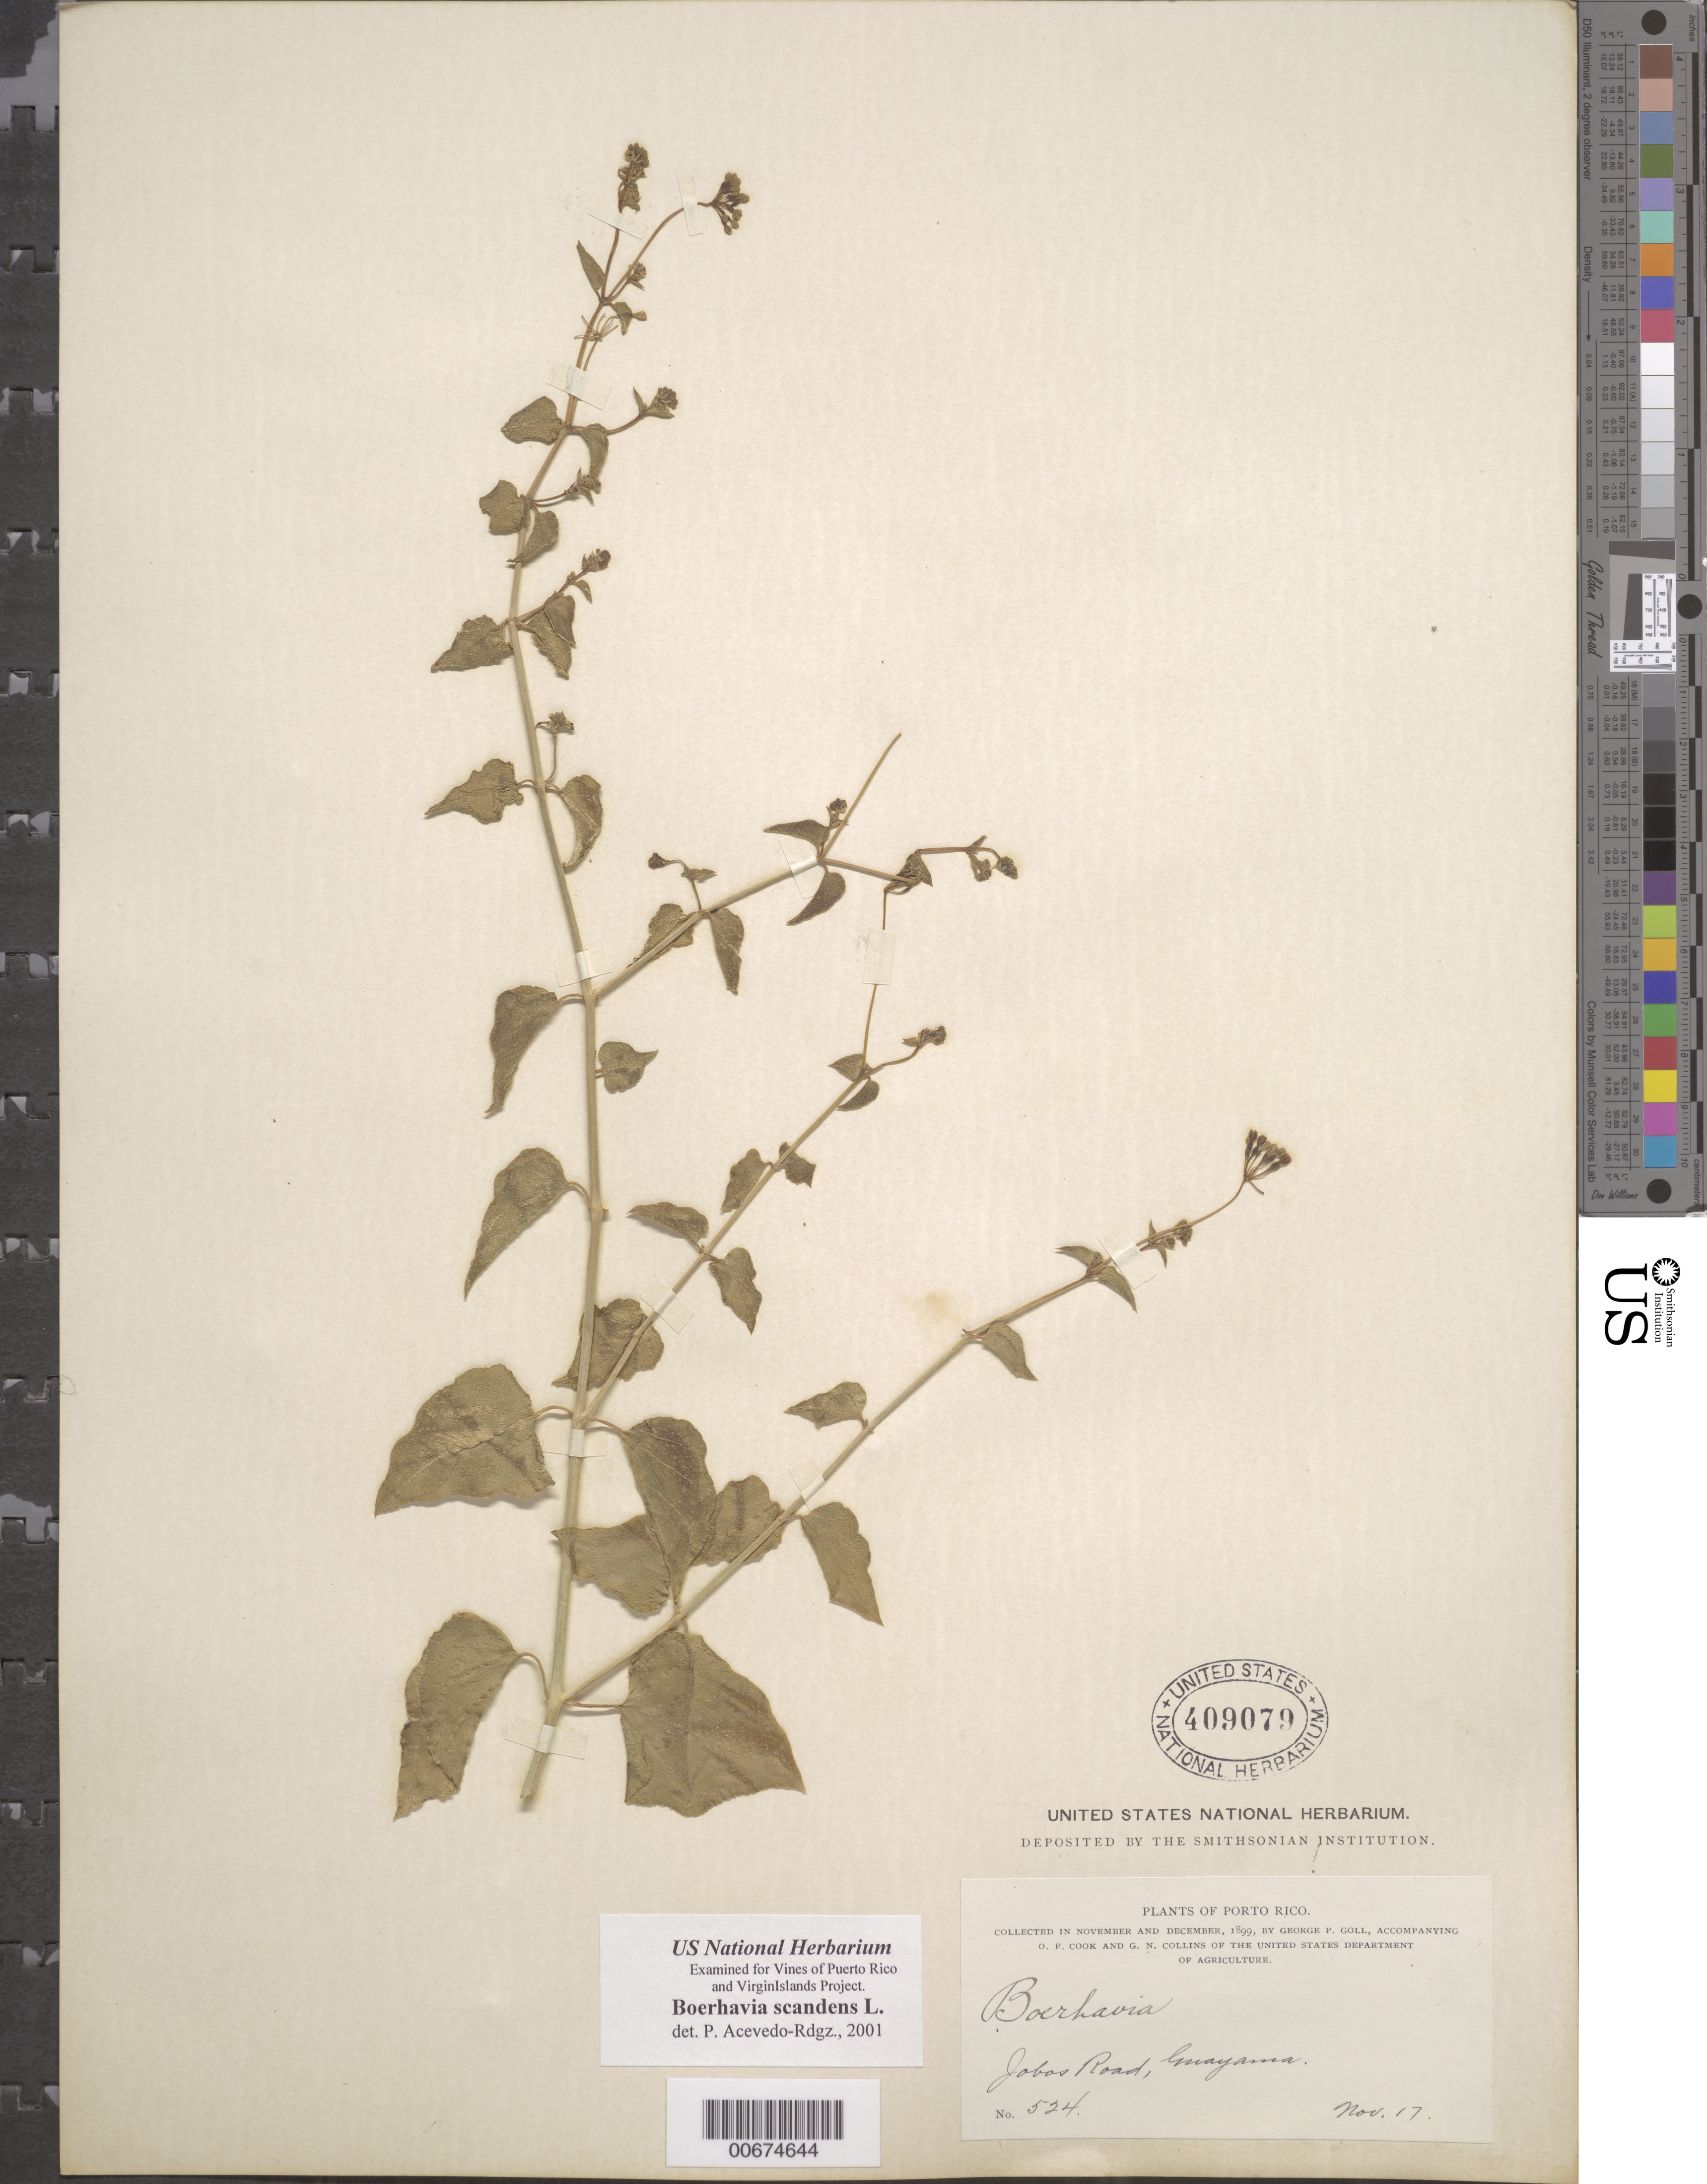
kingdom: Plantae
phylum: Tracheophyta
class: Magnoliopsida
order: Caryophyllales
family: Nyctaginaceae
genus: Boerhavia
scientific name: Boerhavia scandens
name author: L.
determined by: Acevedo-Rodríguez, P., (BOT), Smithsonian Institution - National Museum of Natural History (UNITED STATES)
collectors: G. Goll, O. F. Cook & G. N. Collins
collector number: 524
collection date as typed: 17 Nov 1899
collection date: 1899-11-17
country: Puerto Rico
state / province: Guayama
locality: Jobas Road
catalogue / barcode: US 409079